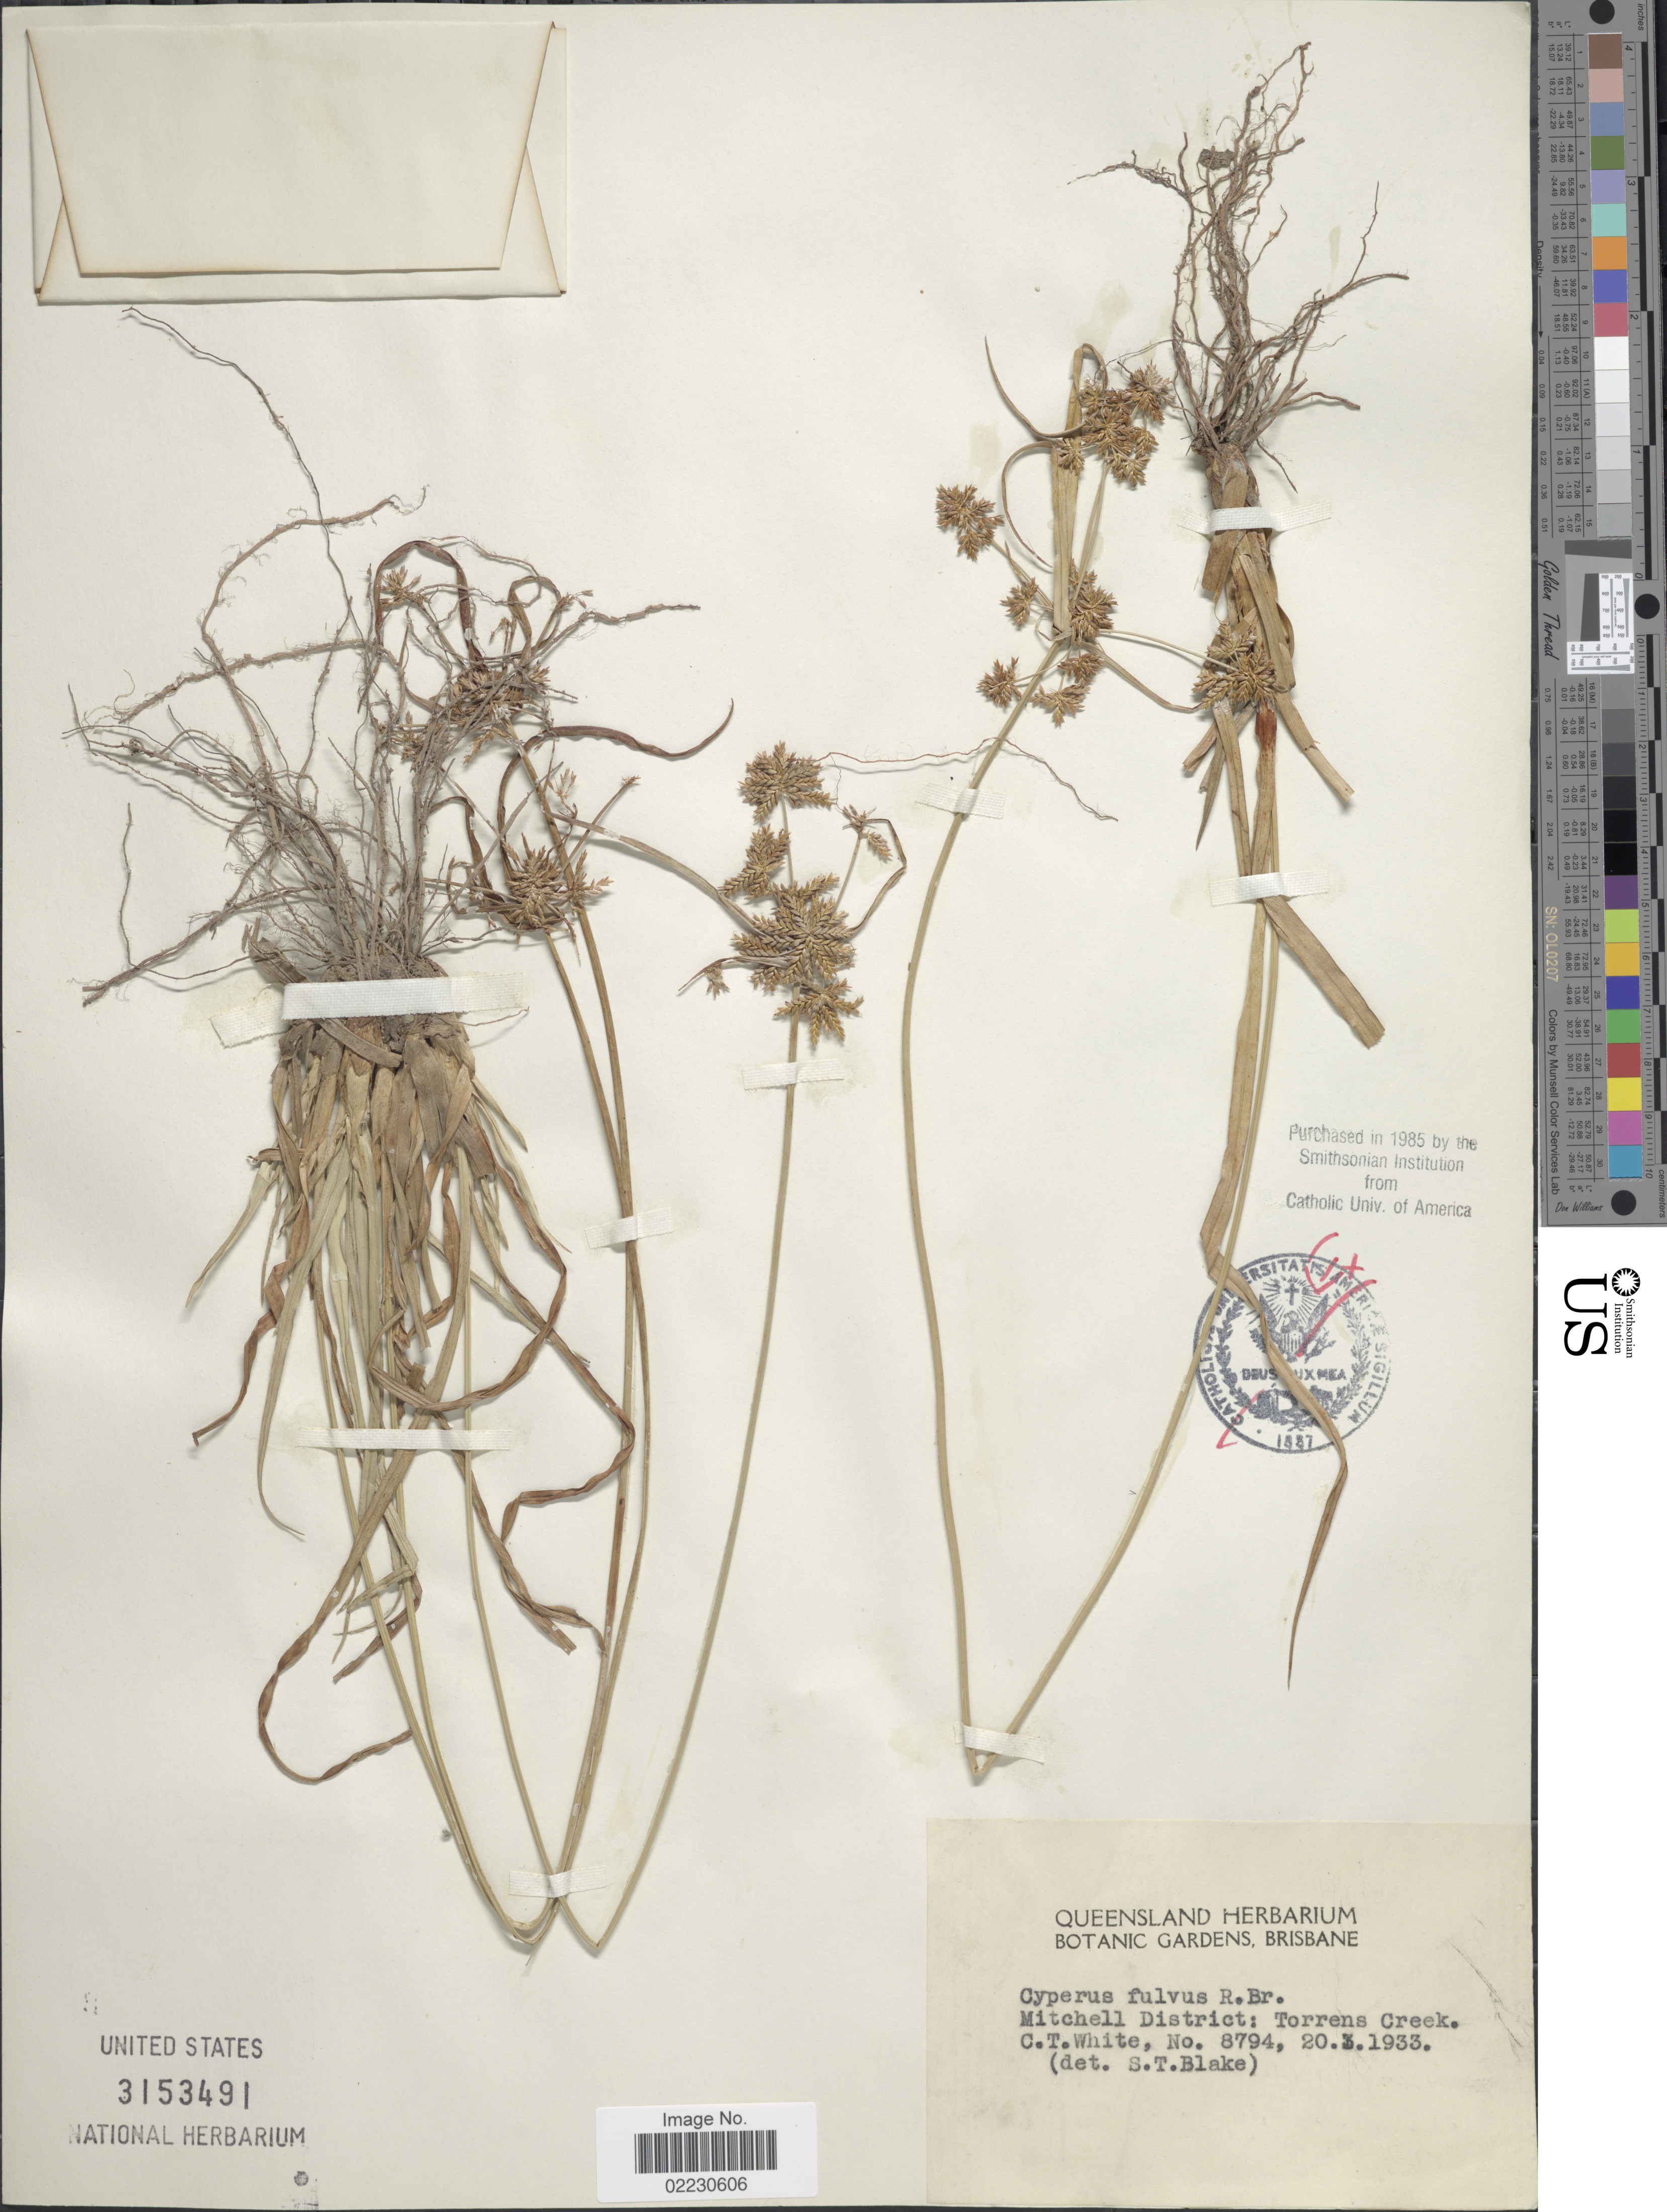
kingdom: Plantae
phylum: Tracheophyta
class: Liliopsida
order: Poales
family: Cyperaceae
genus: Cyperus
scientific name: Cyperus fulvus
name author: R. Br.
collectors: C. T. White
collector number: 8794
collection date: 1933-03-20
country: Australia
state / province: Queensland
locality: Mitchell District: Torrens Creek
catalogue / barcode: US 3153491